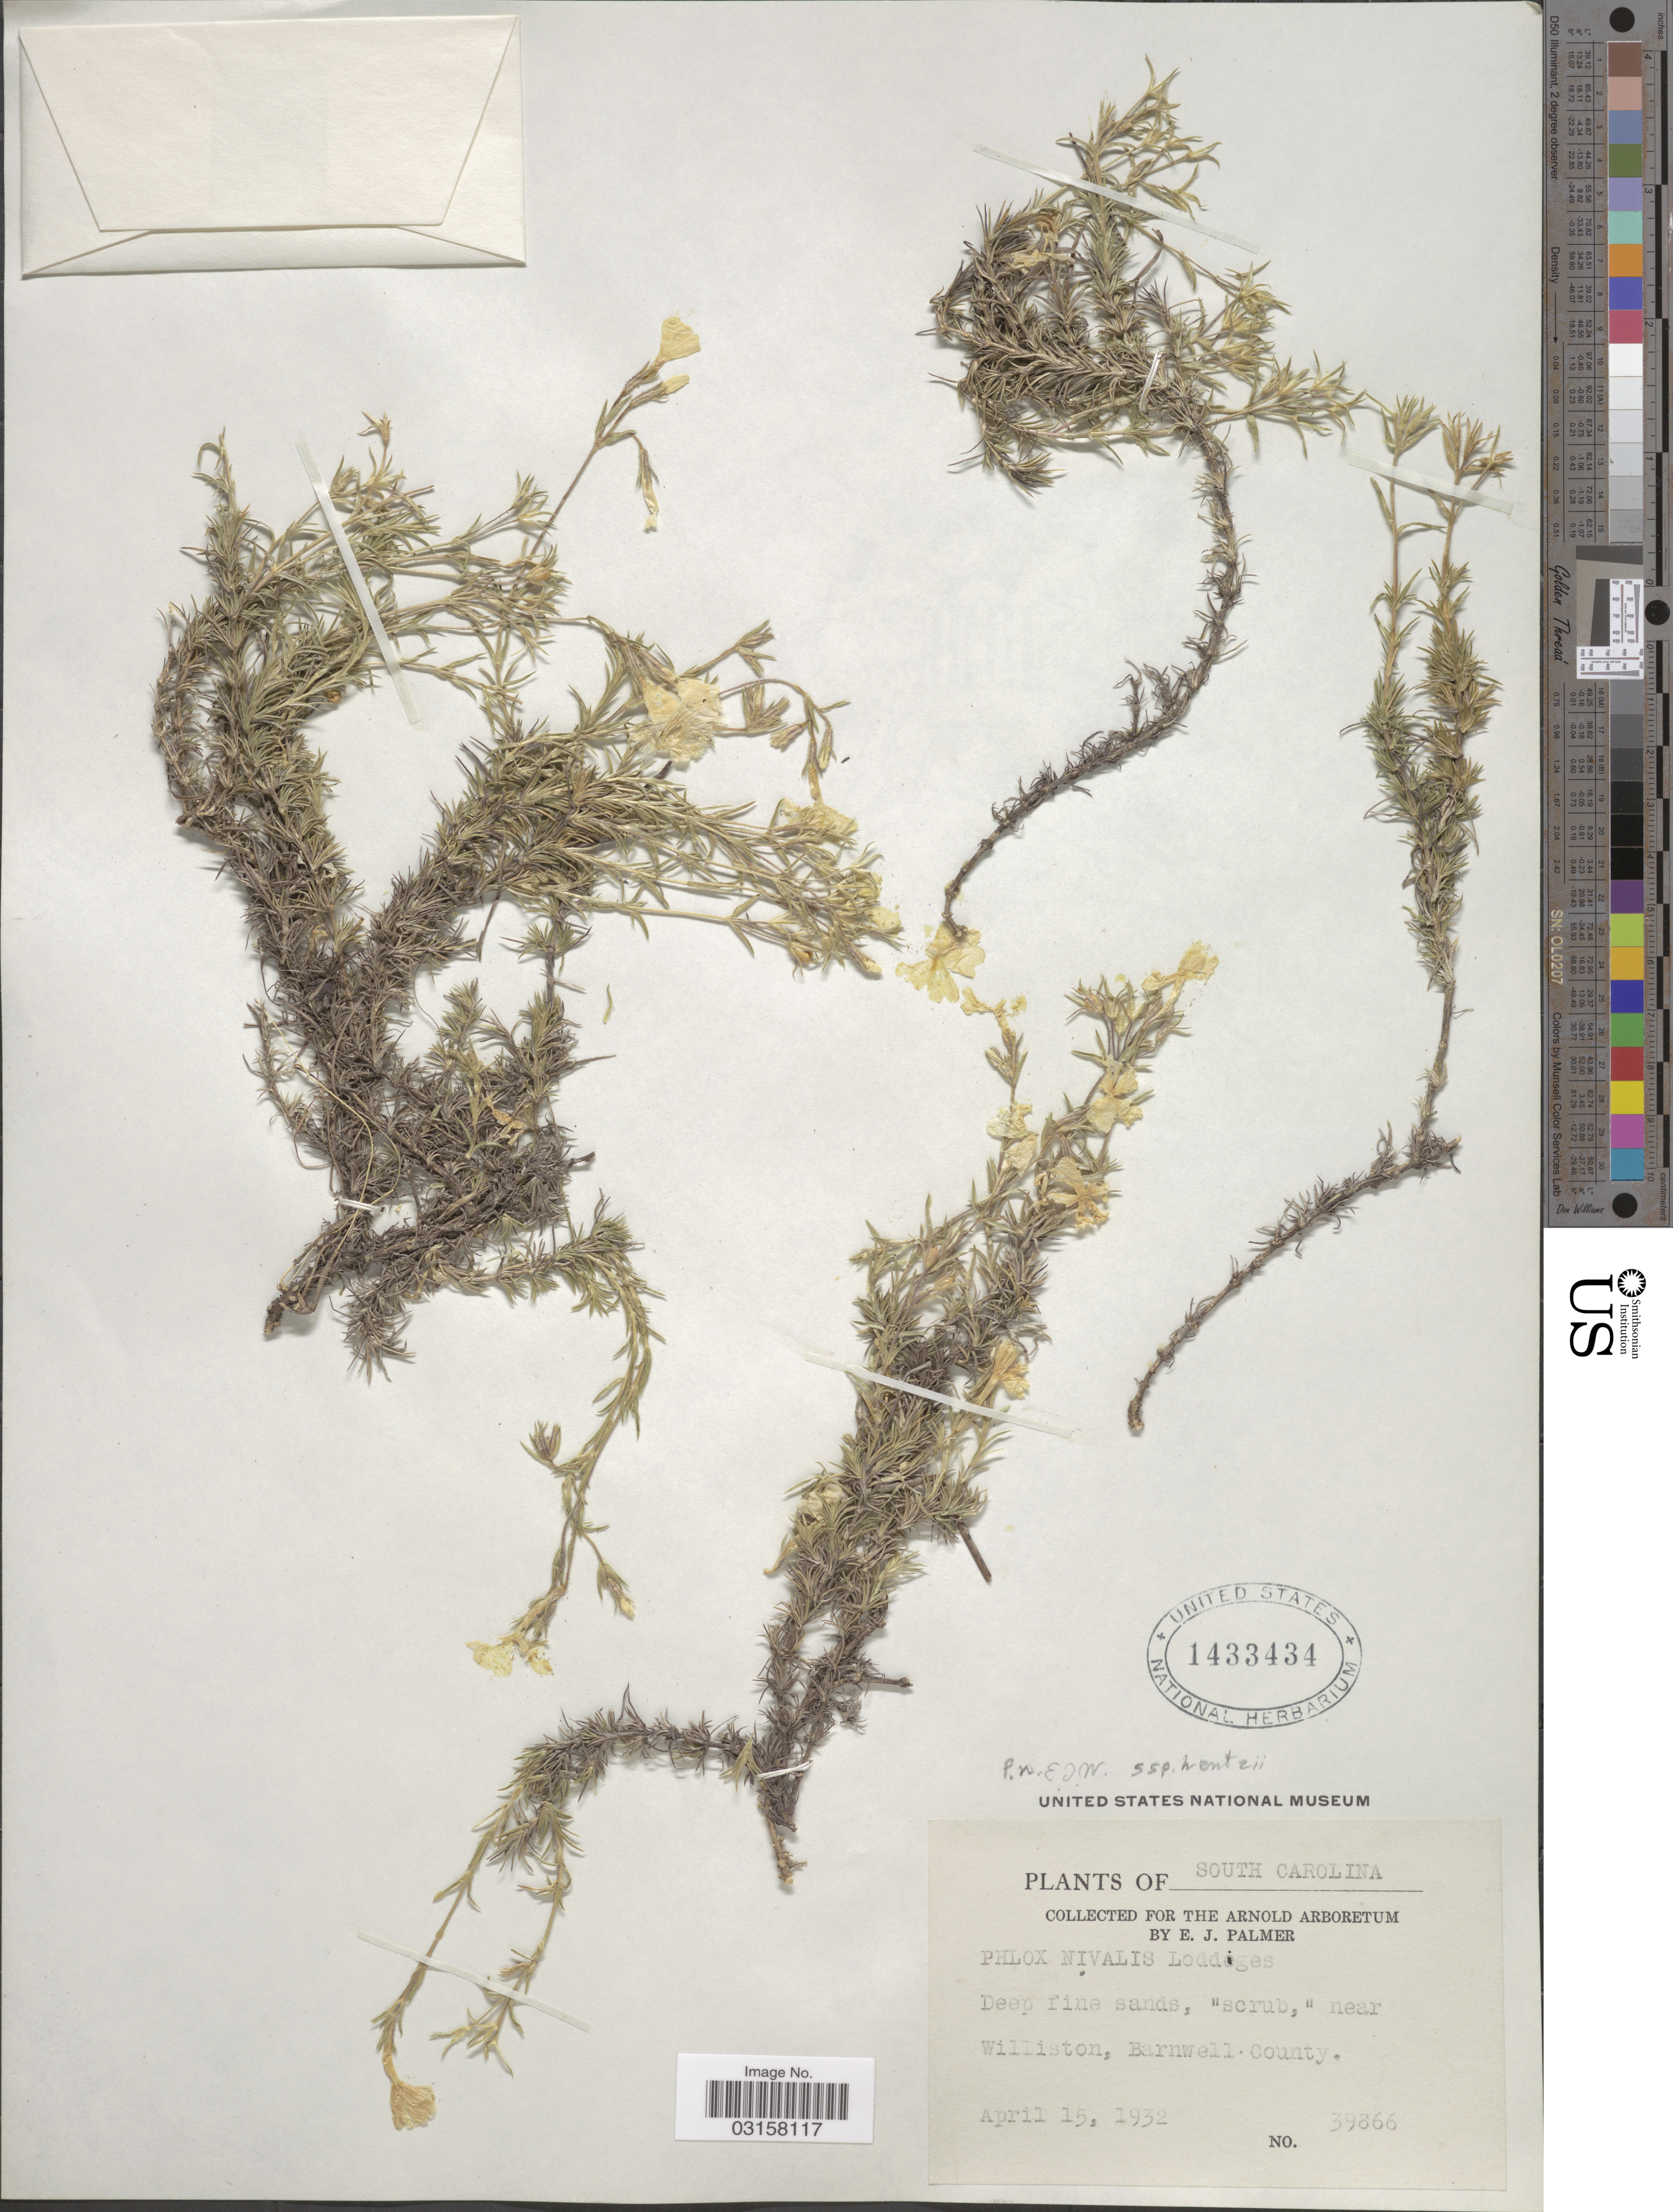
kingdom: Plantae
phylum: Tracheophyta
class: Magnoliopsida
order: Ericales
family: Polemoniaceae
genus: Phlox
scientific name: Phlox nivalis subsp. nivalis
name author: Lodd. ex Sweet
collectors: E. J. Palmer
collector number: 39866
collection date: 1932-04-15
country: United States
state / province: South Carolina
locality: Deep fine sands, "scrub," near Williston, Barnwell County.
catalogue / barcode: US 1433434